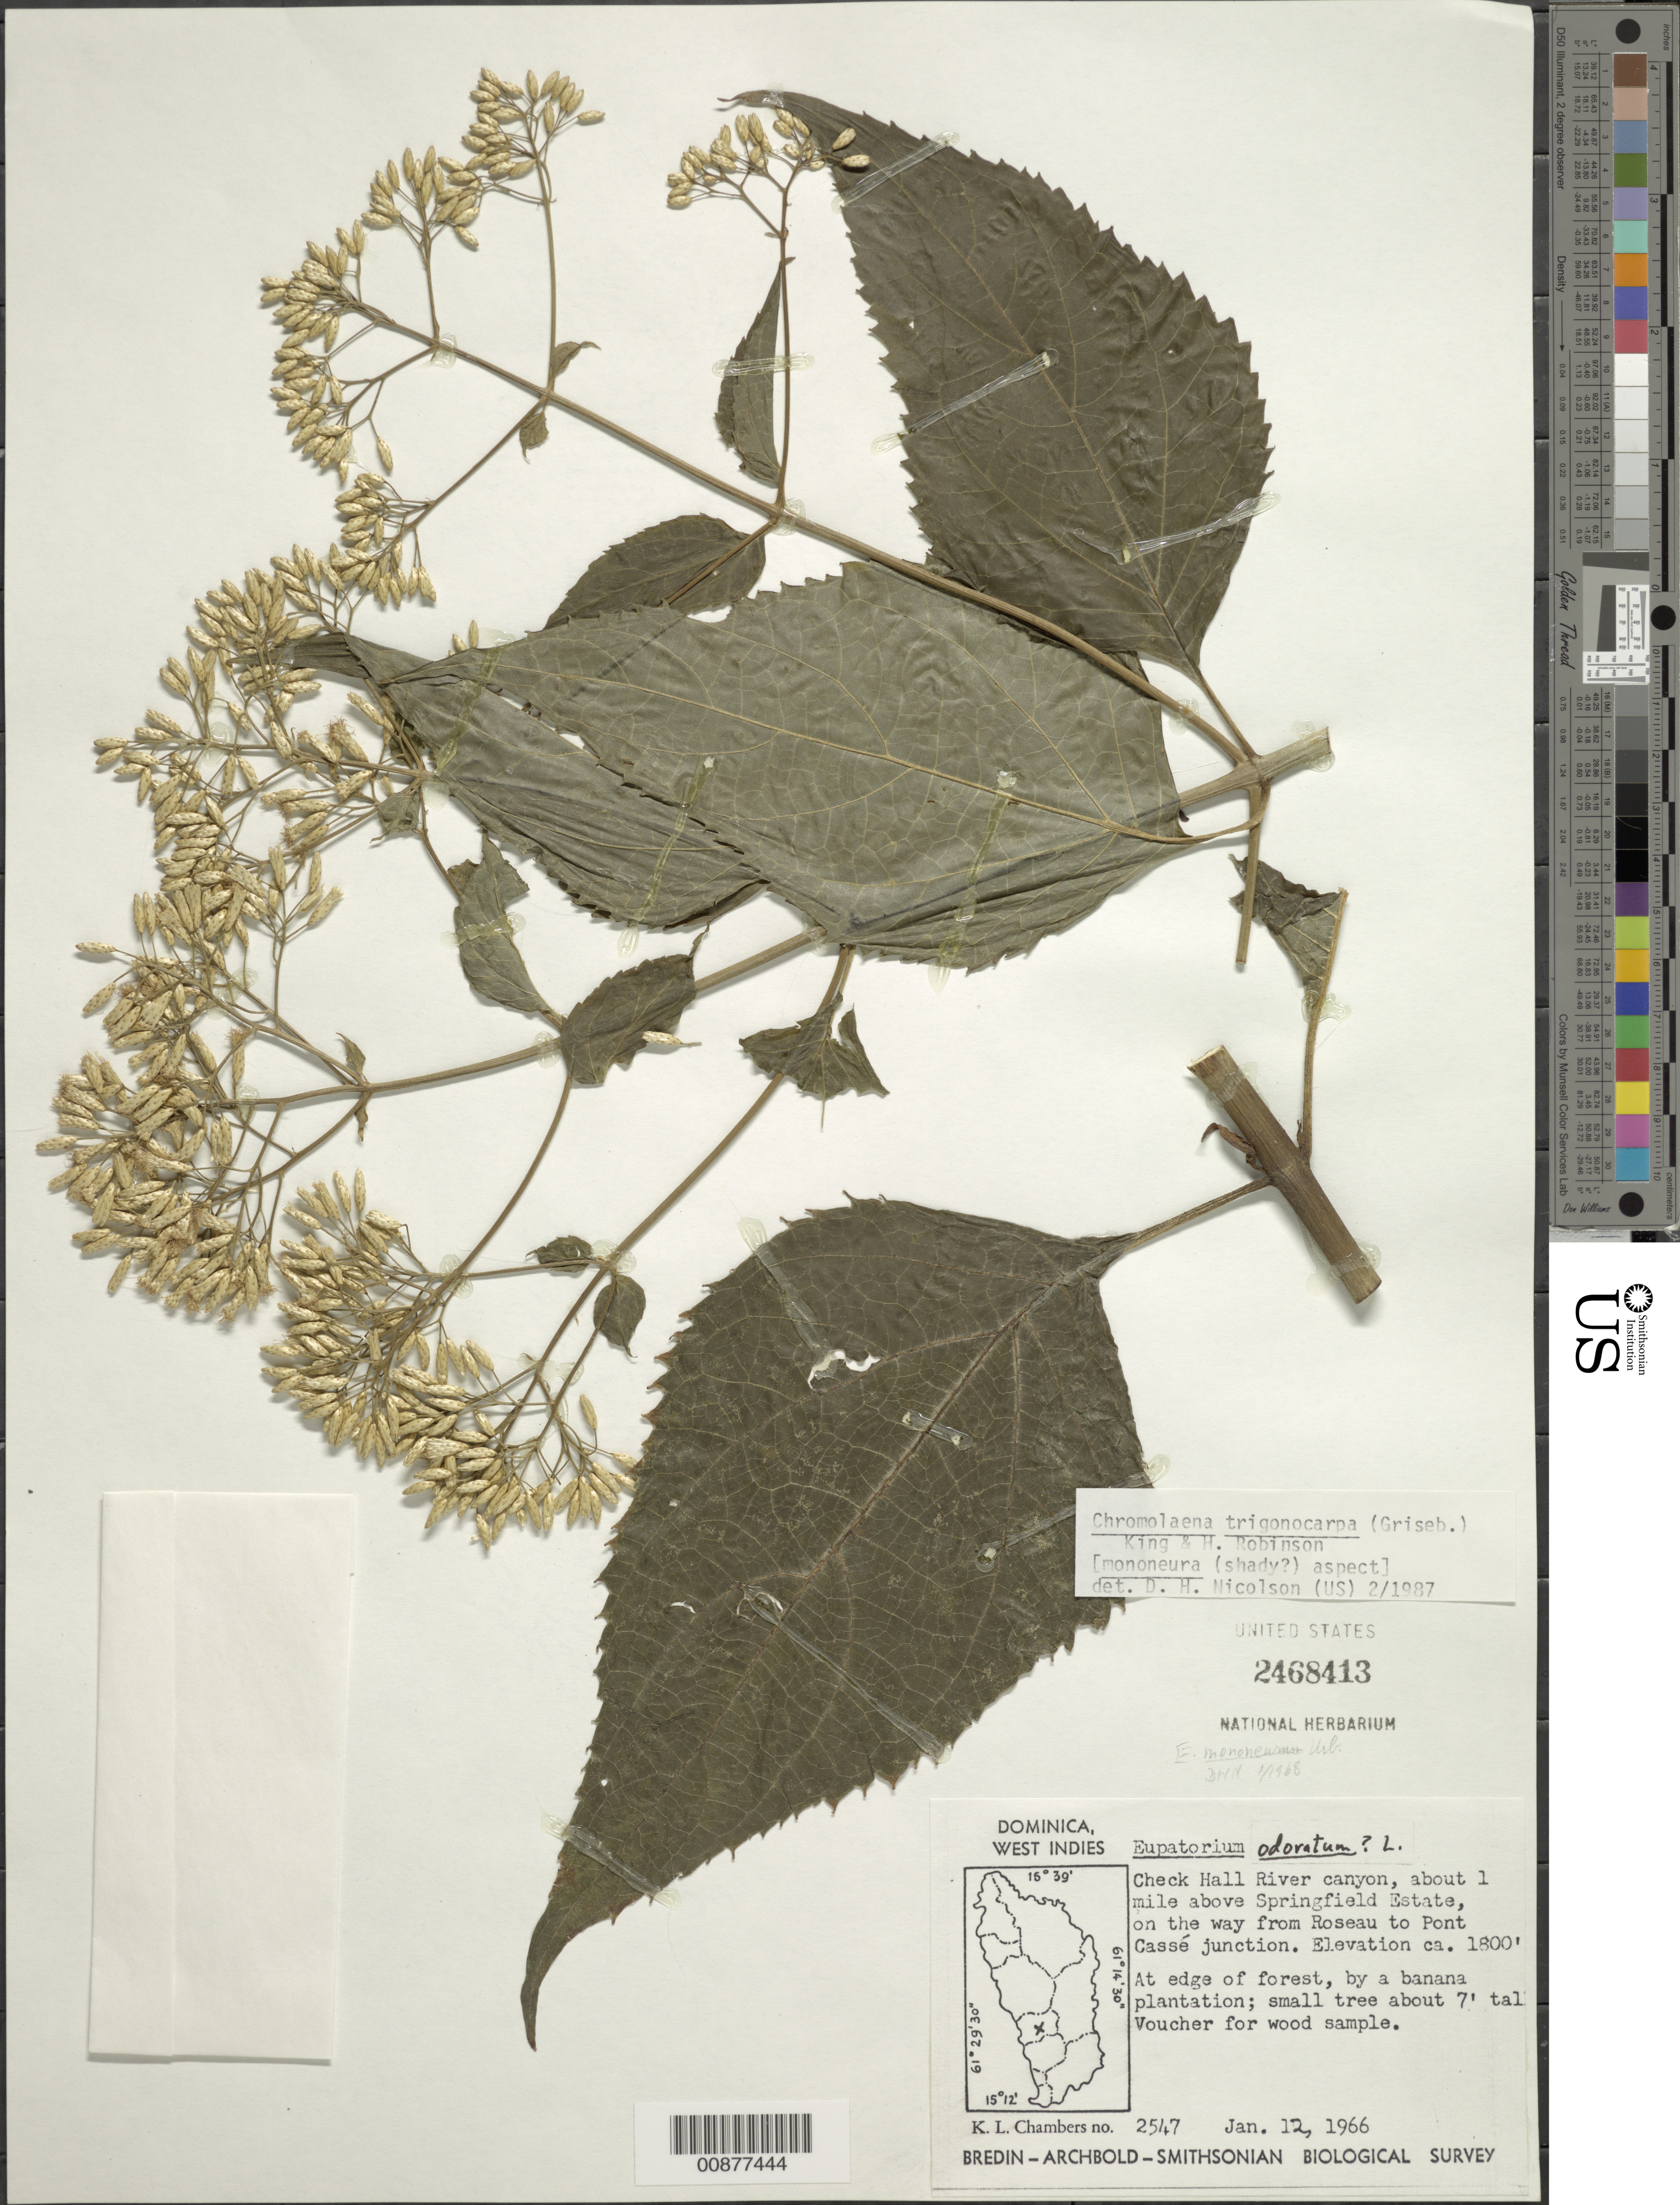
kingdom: Plantae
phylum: Tracheophyta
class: Magnoliopsida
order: Asterales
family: Asteraceae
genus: Chromolaena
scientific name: Chromolaena trigonocarpa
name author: (Griseb.) R.M. King & H. Rob.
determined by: Nicolson, Dan H.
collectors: K. L. Chambers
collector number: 2547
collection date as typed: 12 Jan 1966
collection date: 1966-01-12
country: Dominica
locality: Check Hall River canyon, about 1 mile above Springfield Estate, on the way from Roseau to Pont Cassé junction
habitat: At edge of forest, by a banana plantation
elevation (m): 549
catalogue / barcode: US 2468413